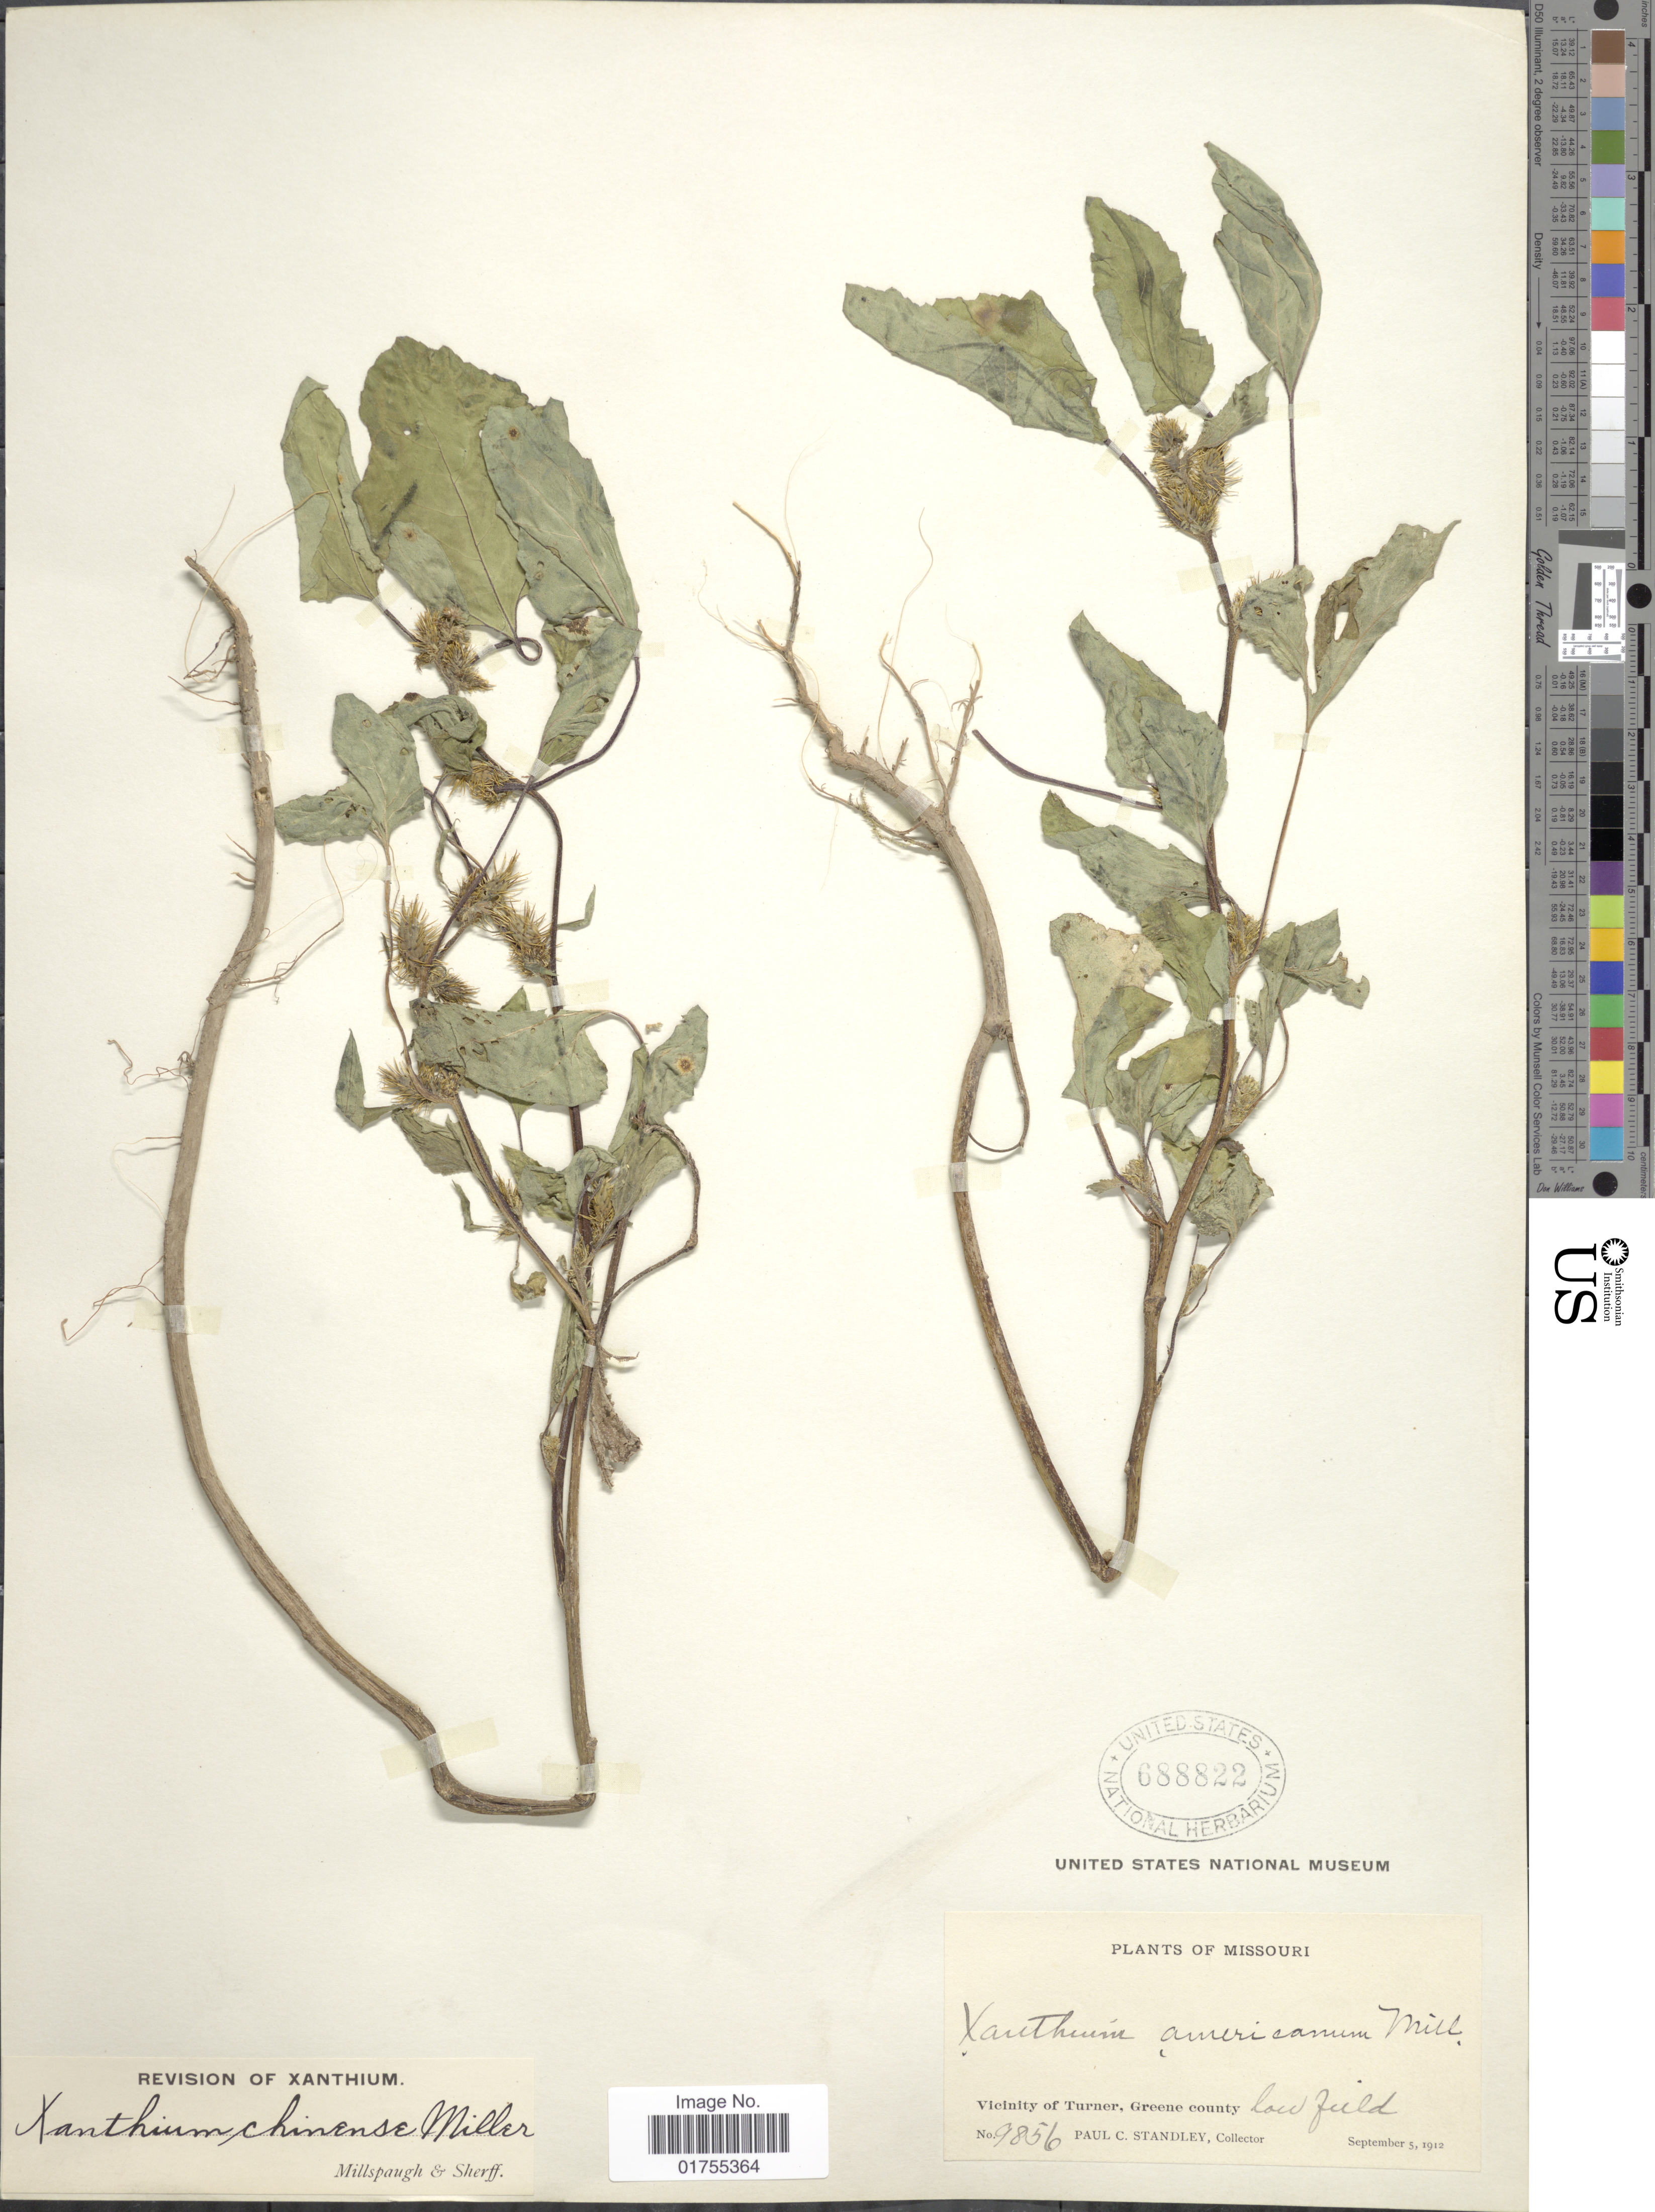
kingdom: Plantae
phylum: Tracheophyta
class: Magnoliopsida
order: Asterales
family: Asteraceae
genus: Xanthium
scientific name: Xanthium strumarium var. glabratum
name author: Mill.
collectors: P. C. Standley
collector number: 9856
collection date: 1912-09-05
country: United States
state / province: Missouri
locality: Vicinity of Turner, Greene County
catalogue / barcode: US 688822